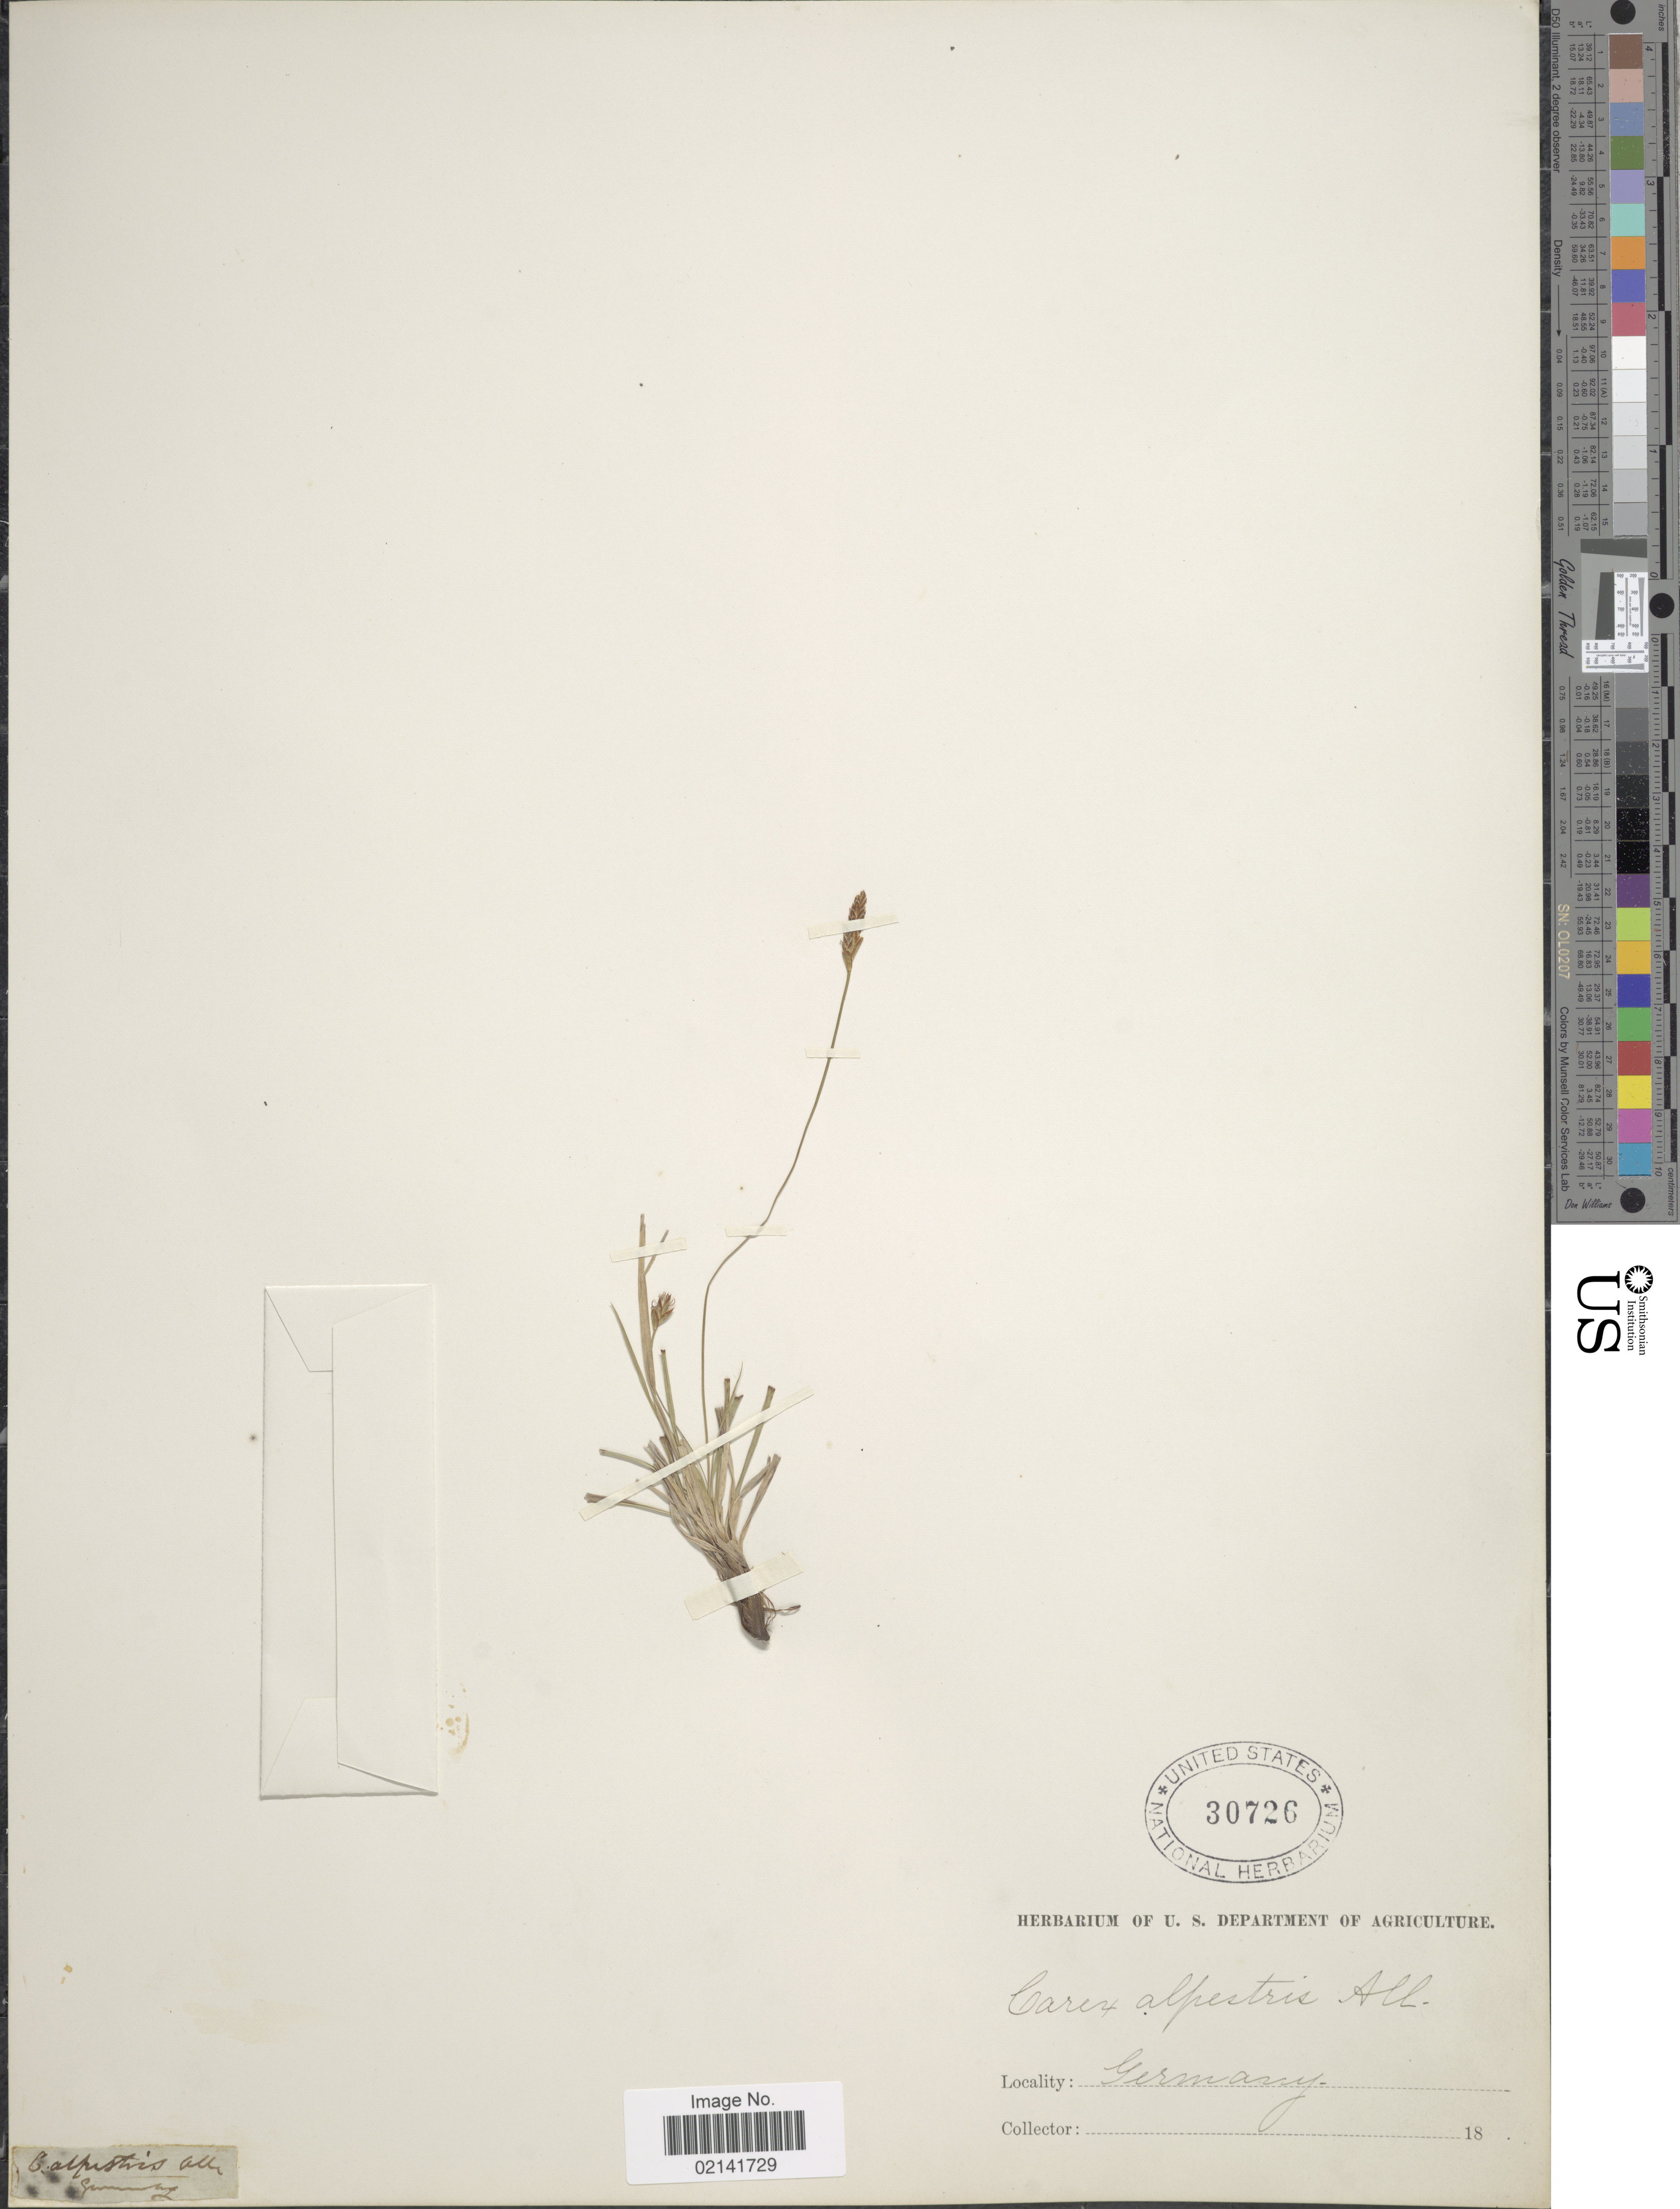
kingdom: Plantae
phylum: Tracheophyta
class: Liliopsida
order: Poales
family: Cyperaceae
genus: Carex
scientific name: Carex halleriana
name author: Asso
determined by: Strong, Mark T., (BOT), Smithsonian Institution - National Museum of Natural History (UNITED STATES)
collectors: Facchini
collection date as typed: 18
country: Germany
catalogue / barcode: US 30726